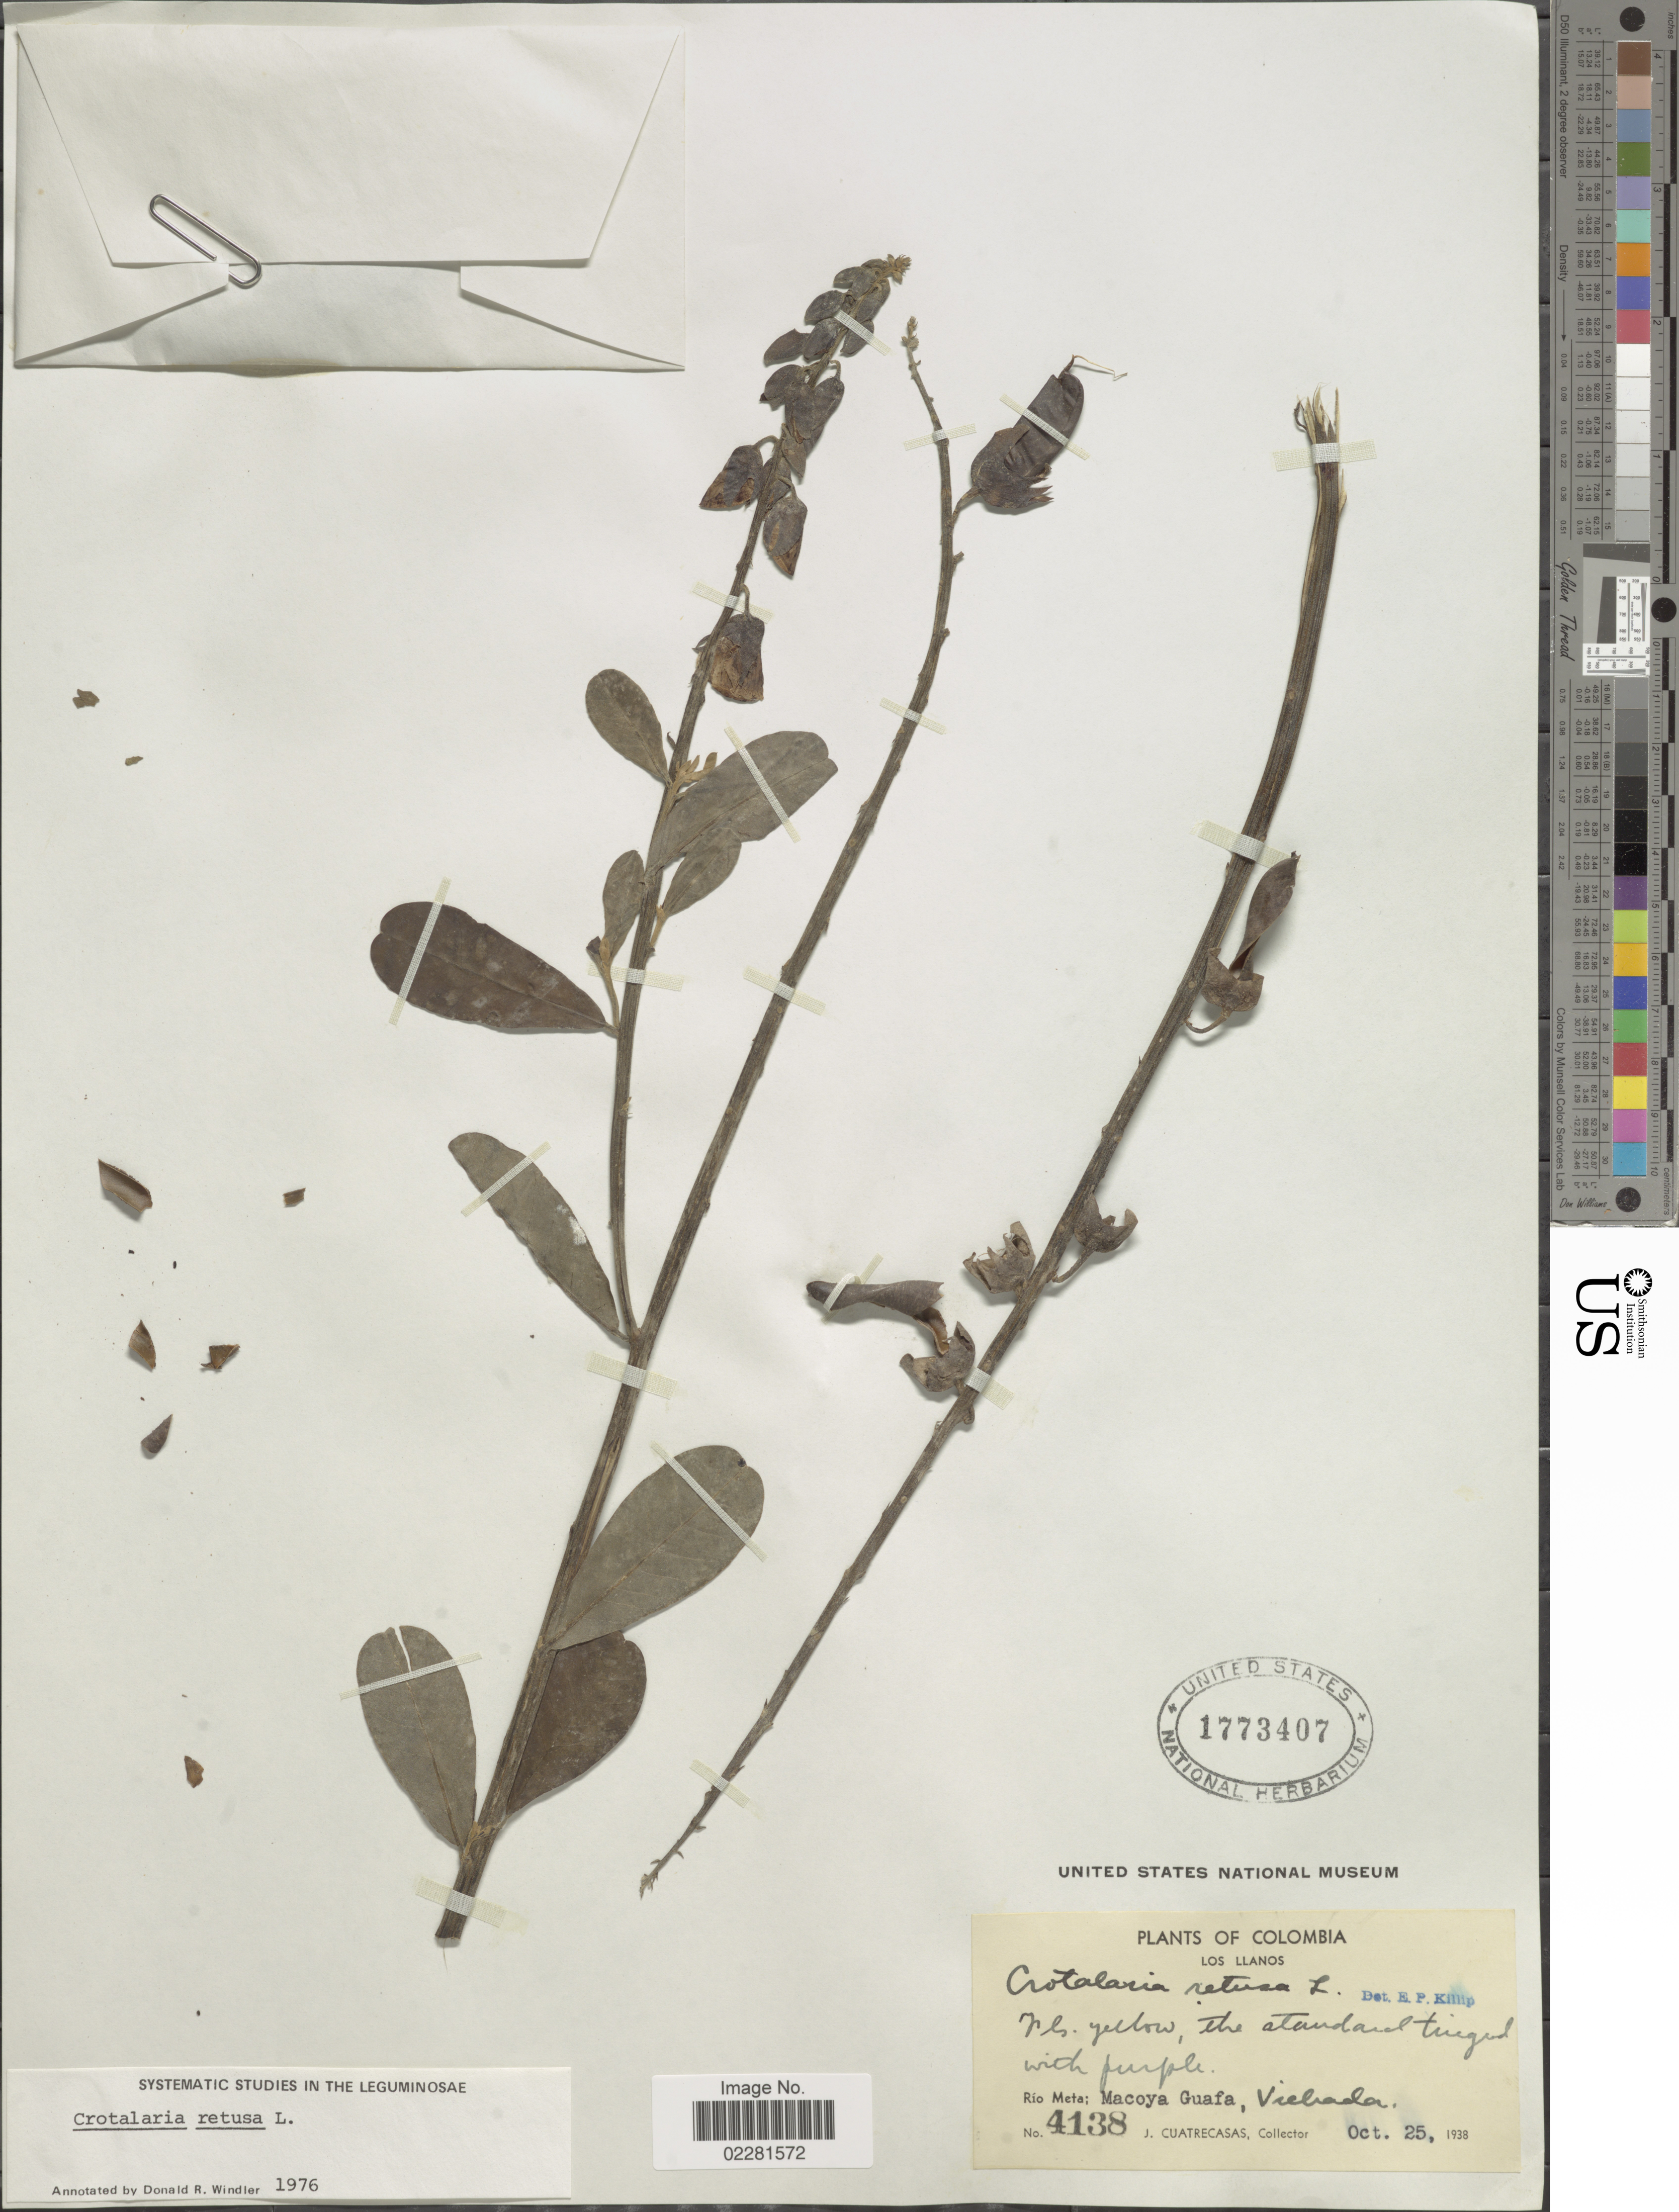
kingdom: Plantae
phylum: Tracheophyta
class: Magnoliopsida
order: Fabales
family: Fabaceae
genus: Crotalaria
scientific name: Crotalaria retusa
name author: L.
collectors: J. Cuatrecasas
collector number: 4138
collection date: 1938-10-25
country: Colombia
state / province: Meta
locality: Los Llanos, Rio Meta, Macoya Guafa, Vichada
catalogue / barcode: US 1773407